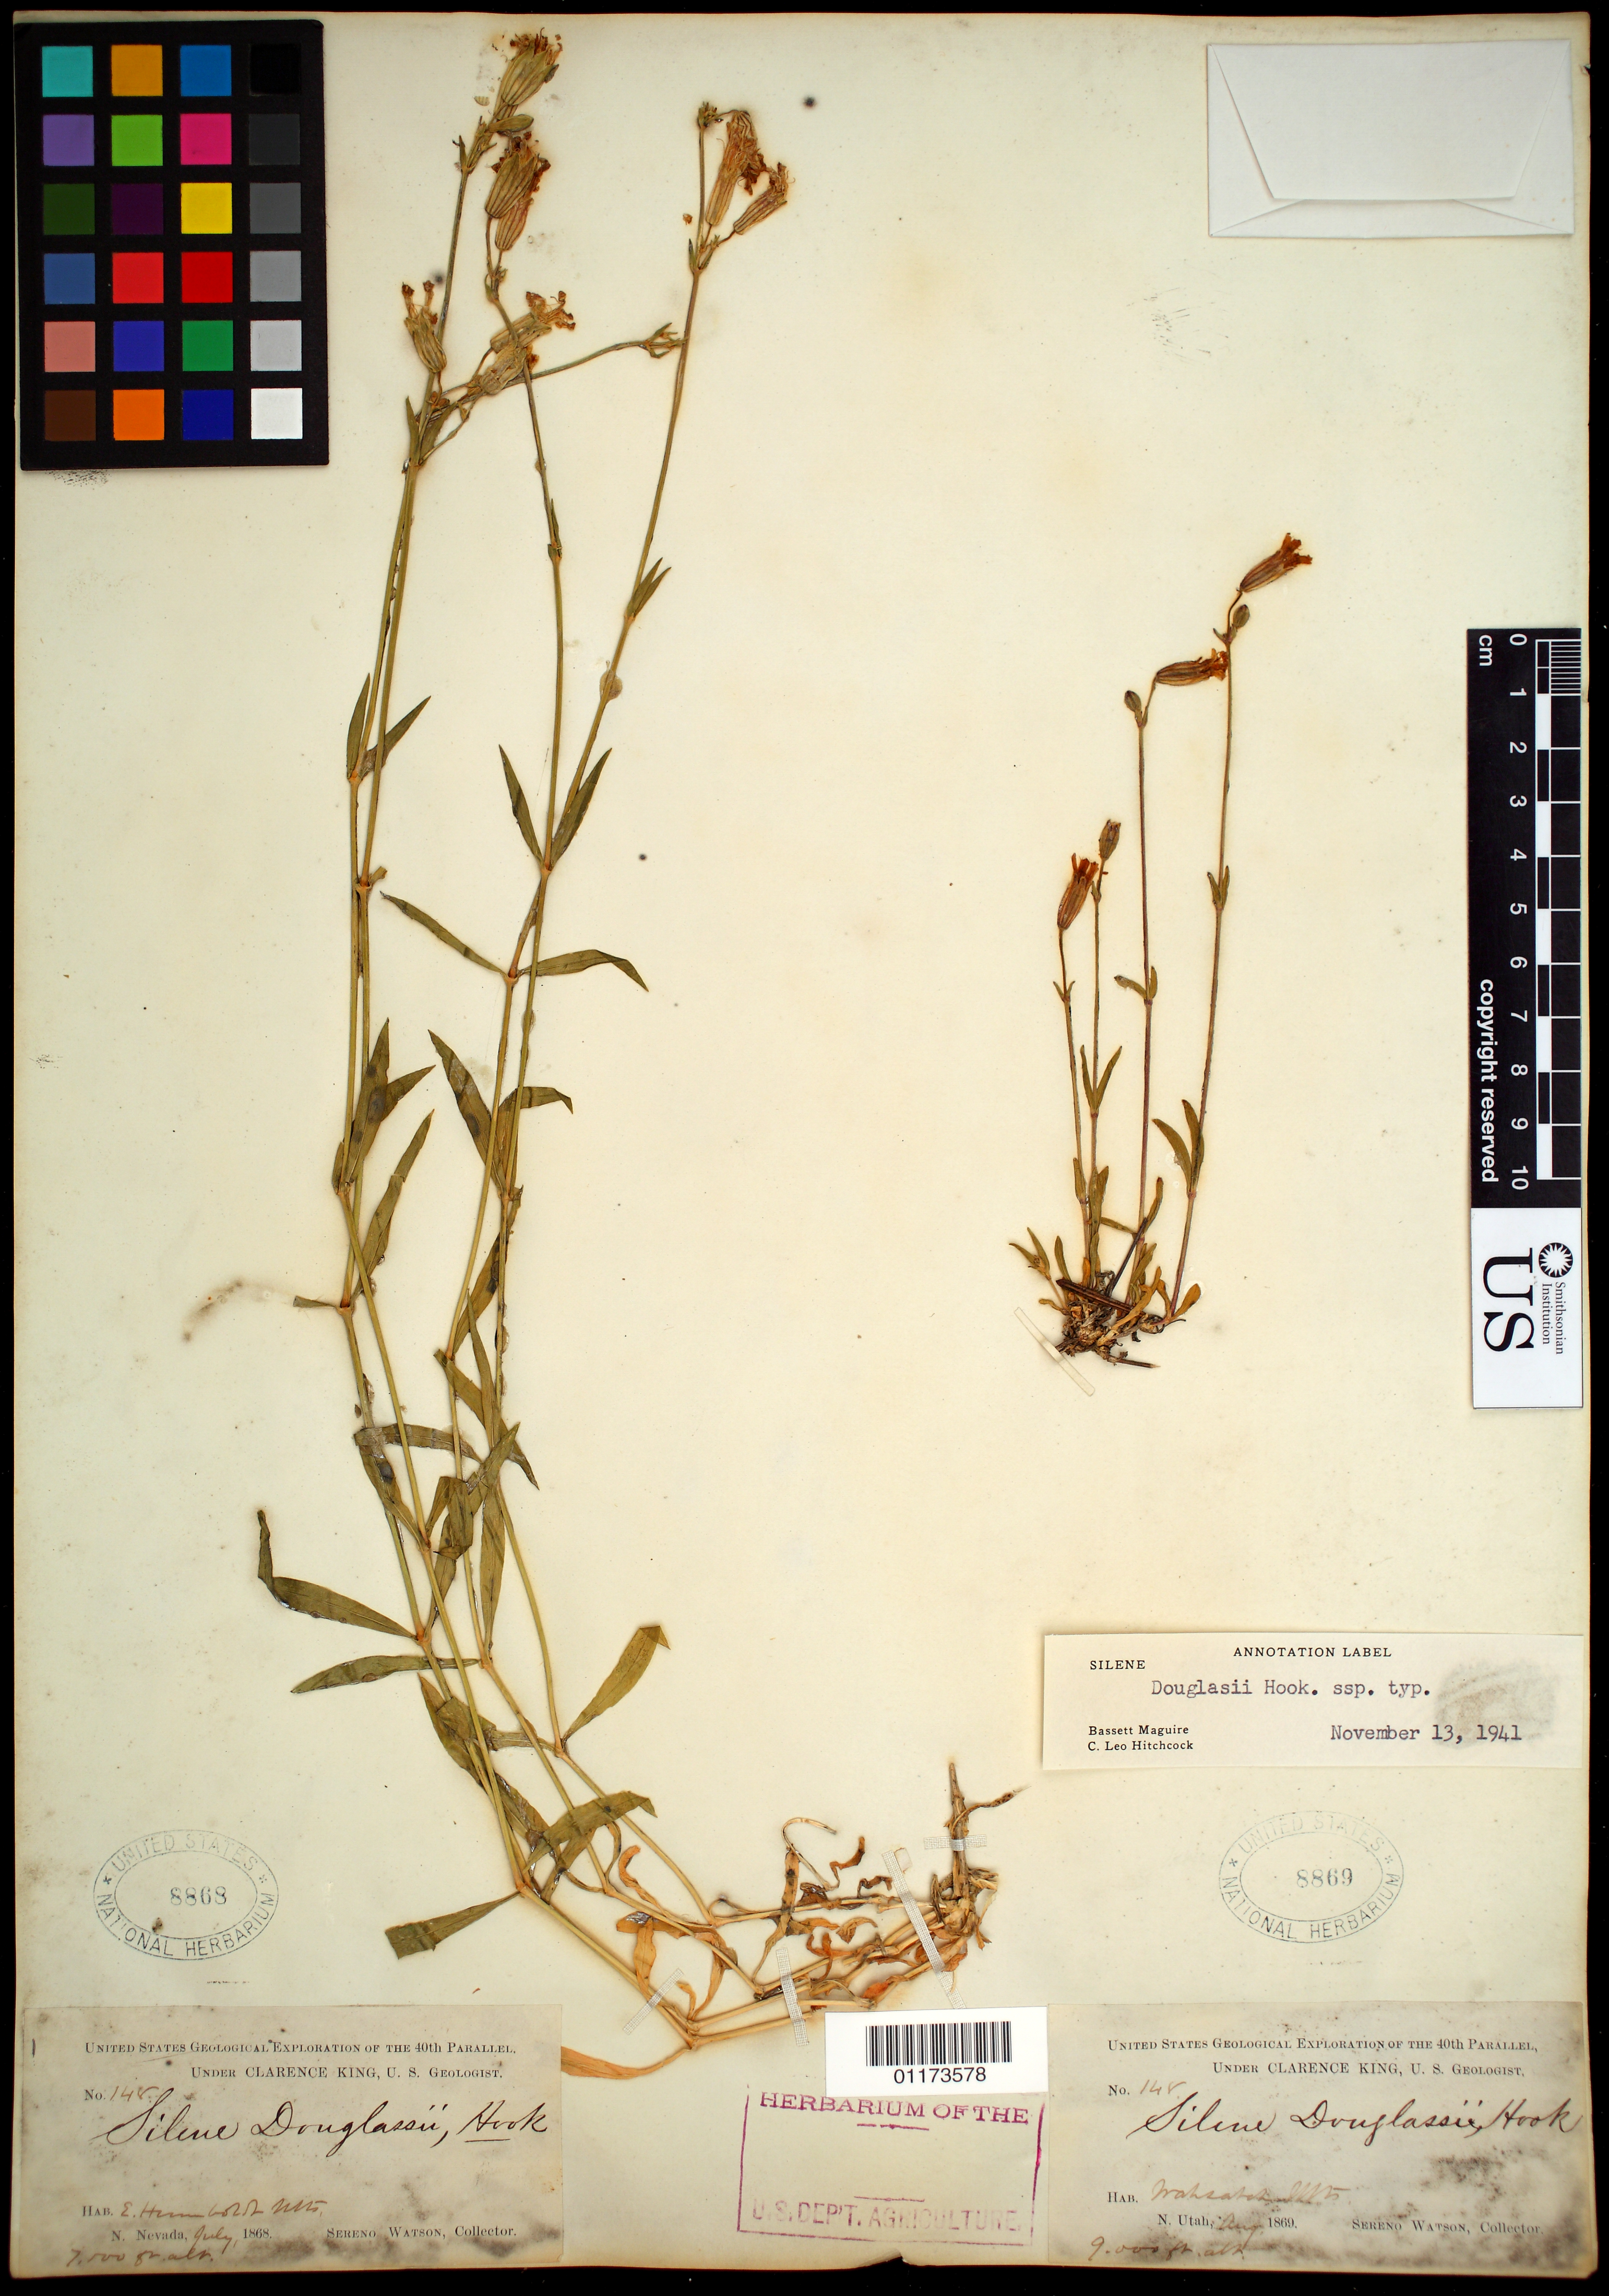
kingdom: Plantae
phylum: Tracheophyta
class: Magnoliopsida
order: Caryophyllales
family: Caryophyllaceae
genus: Silene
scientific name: Silene douglasii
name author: Hook.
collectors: S. Watson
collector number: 148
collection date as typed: Aug 1869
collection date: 1869-08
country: United States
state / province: Utah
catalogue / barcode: US 8869